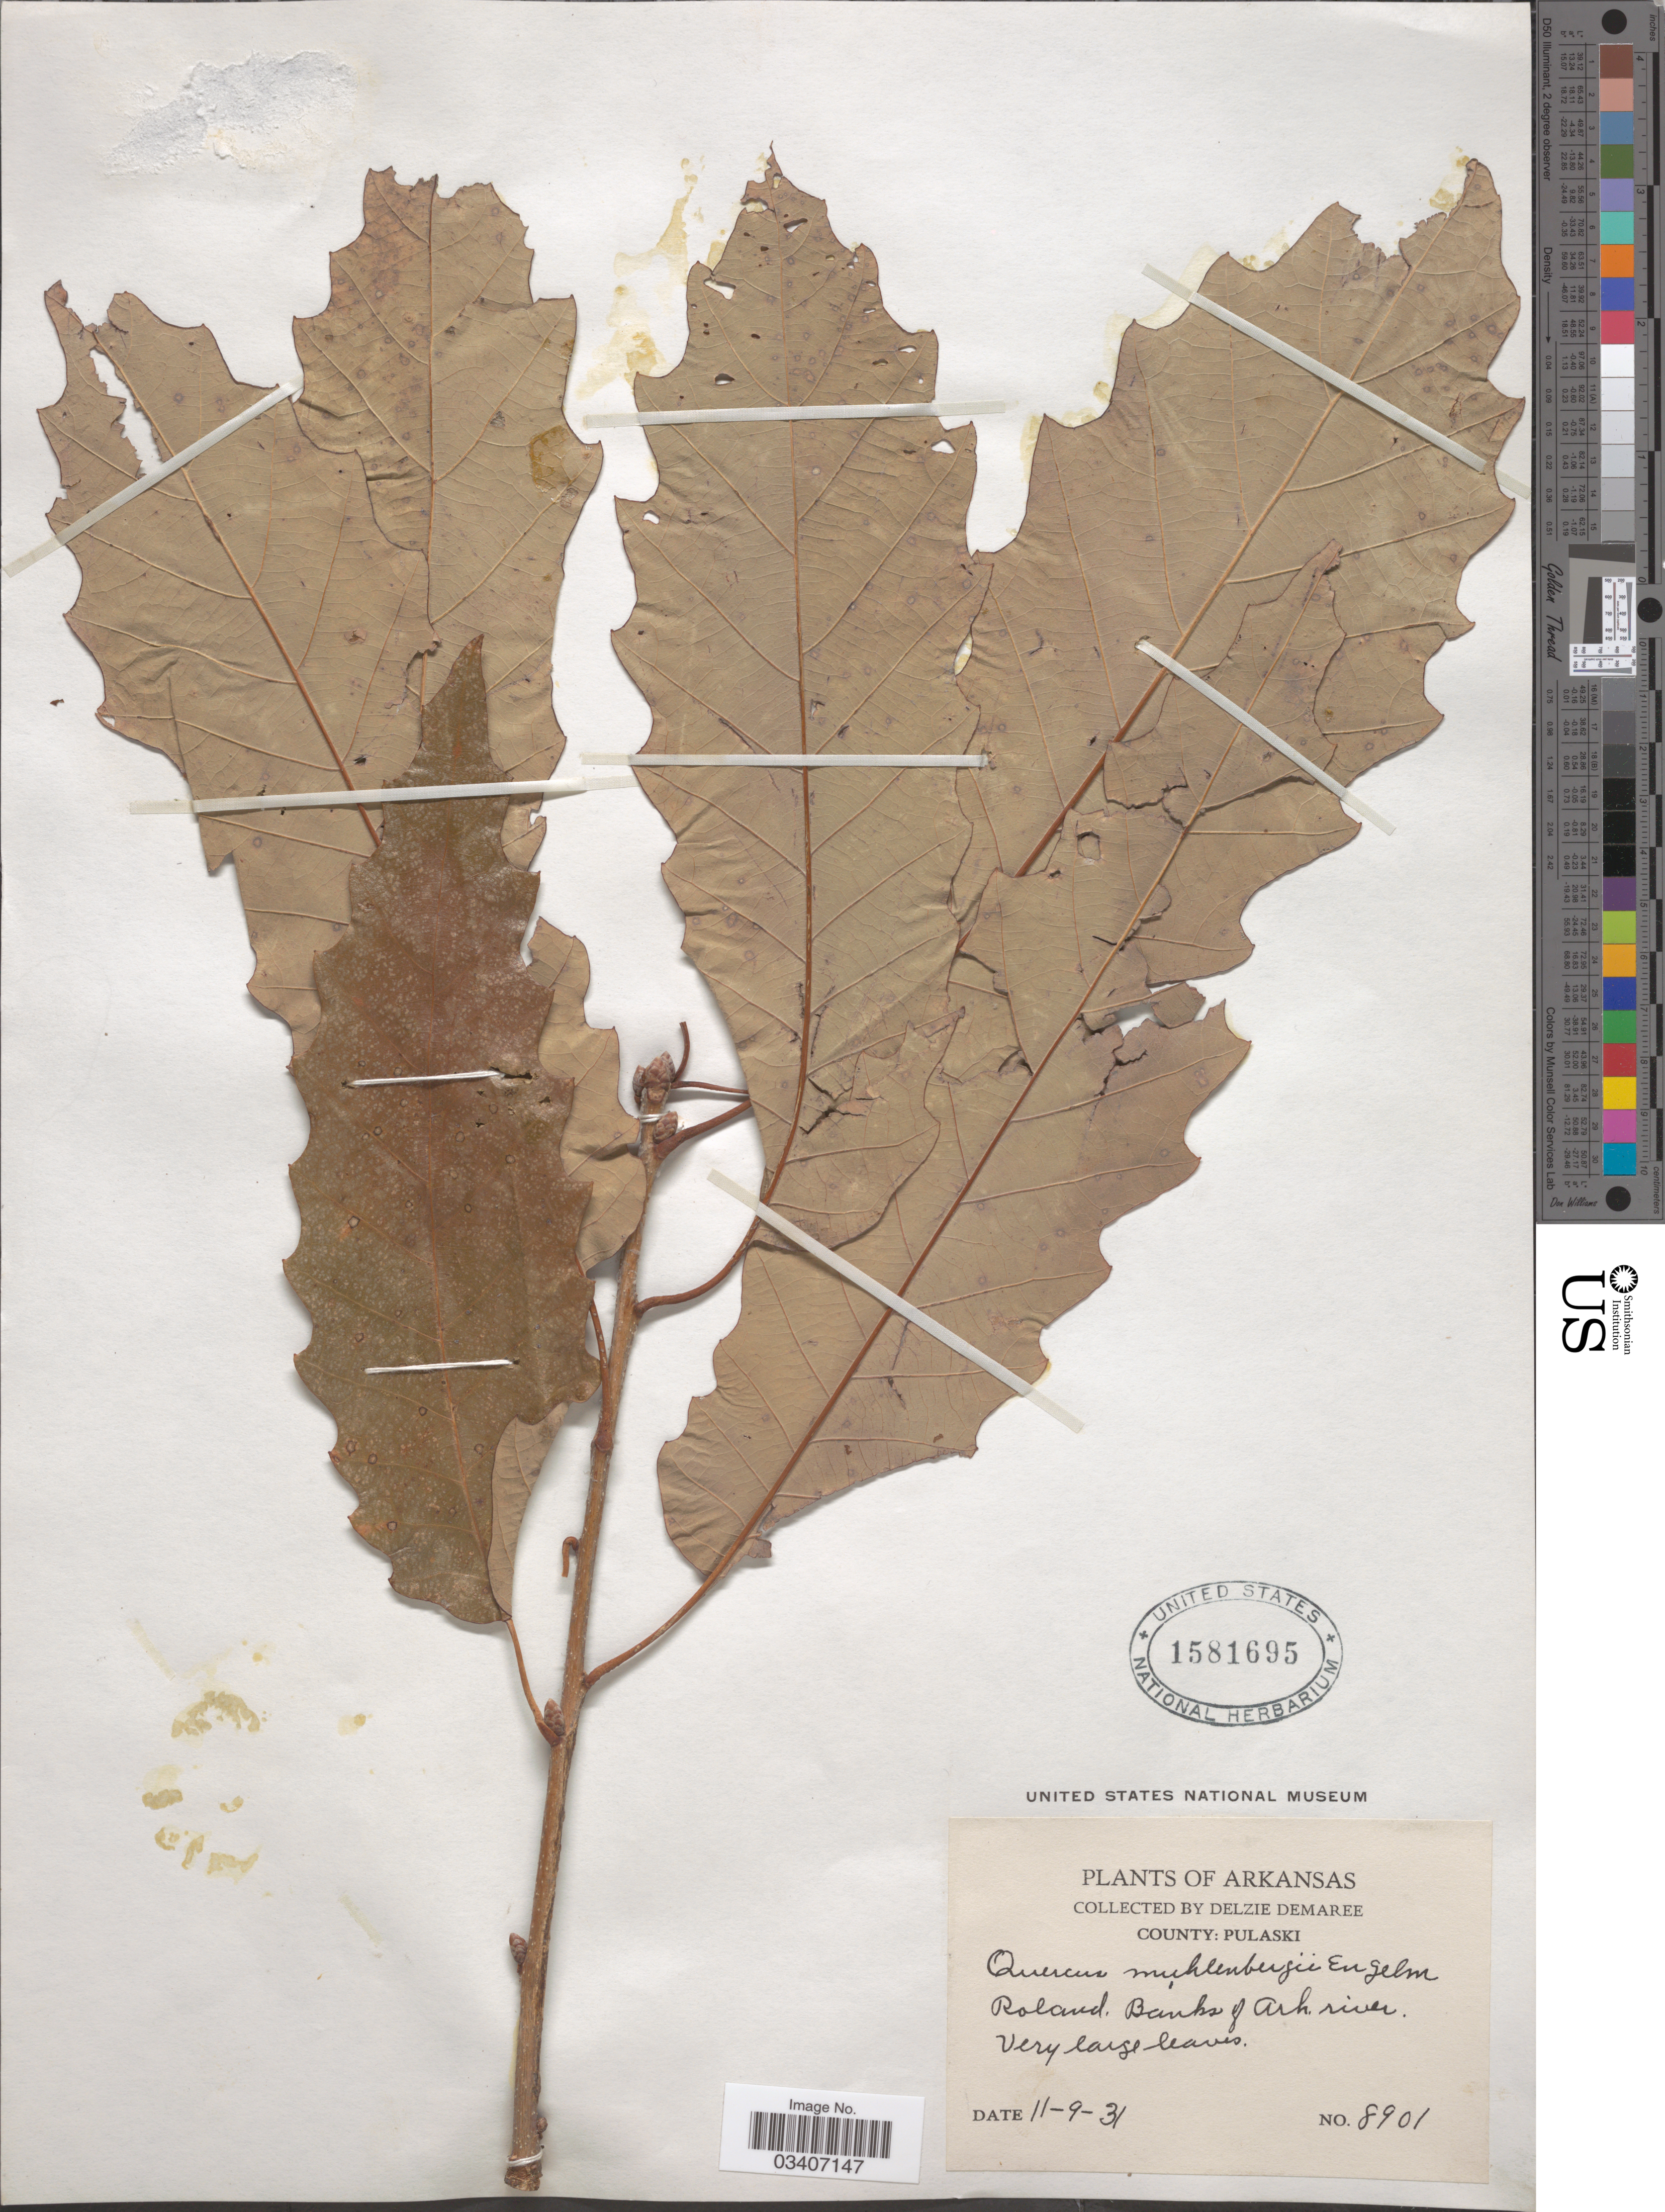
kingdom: Plantae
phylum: Tracheophyta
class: Magnoliopsida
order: Fagales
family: Fagaceae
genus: Quercus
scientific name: Quercus muehlenbergii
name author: Engelm.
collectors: D. Demaree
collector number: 8901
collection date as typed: Transcribed d/m/y: 9/11/31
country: United States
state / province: Arkansas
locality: County: Pulaski. Roland, Banks of Ark. river.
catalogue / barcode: US 1581695